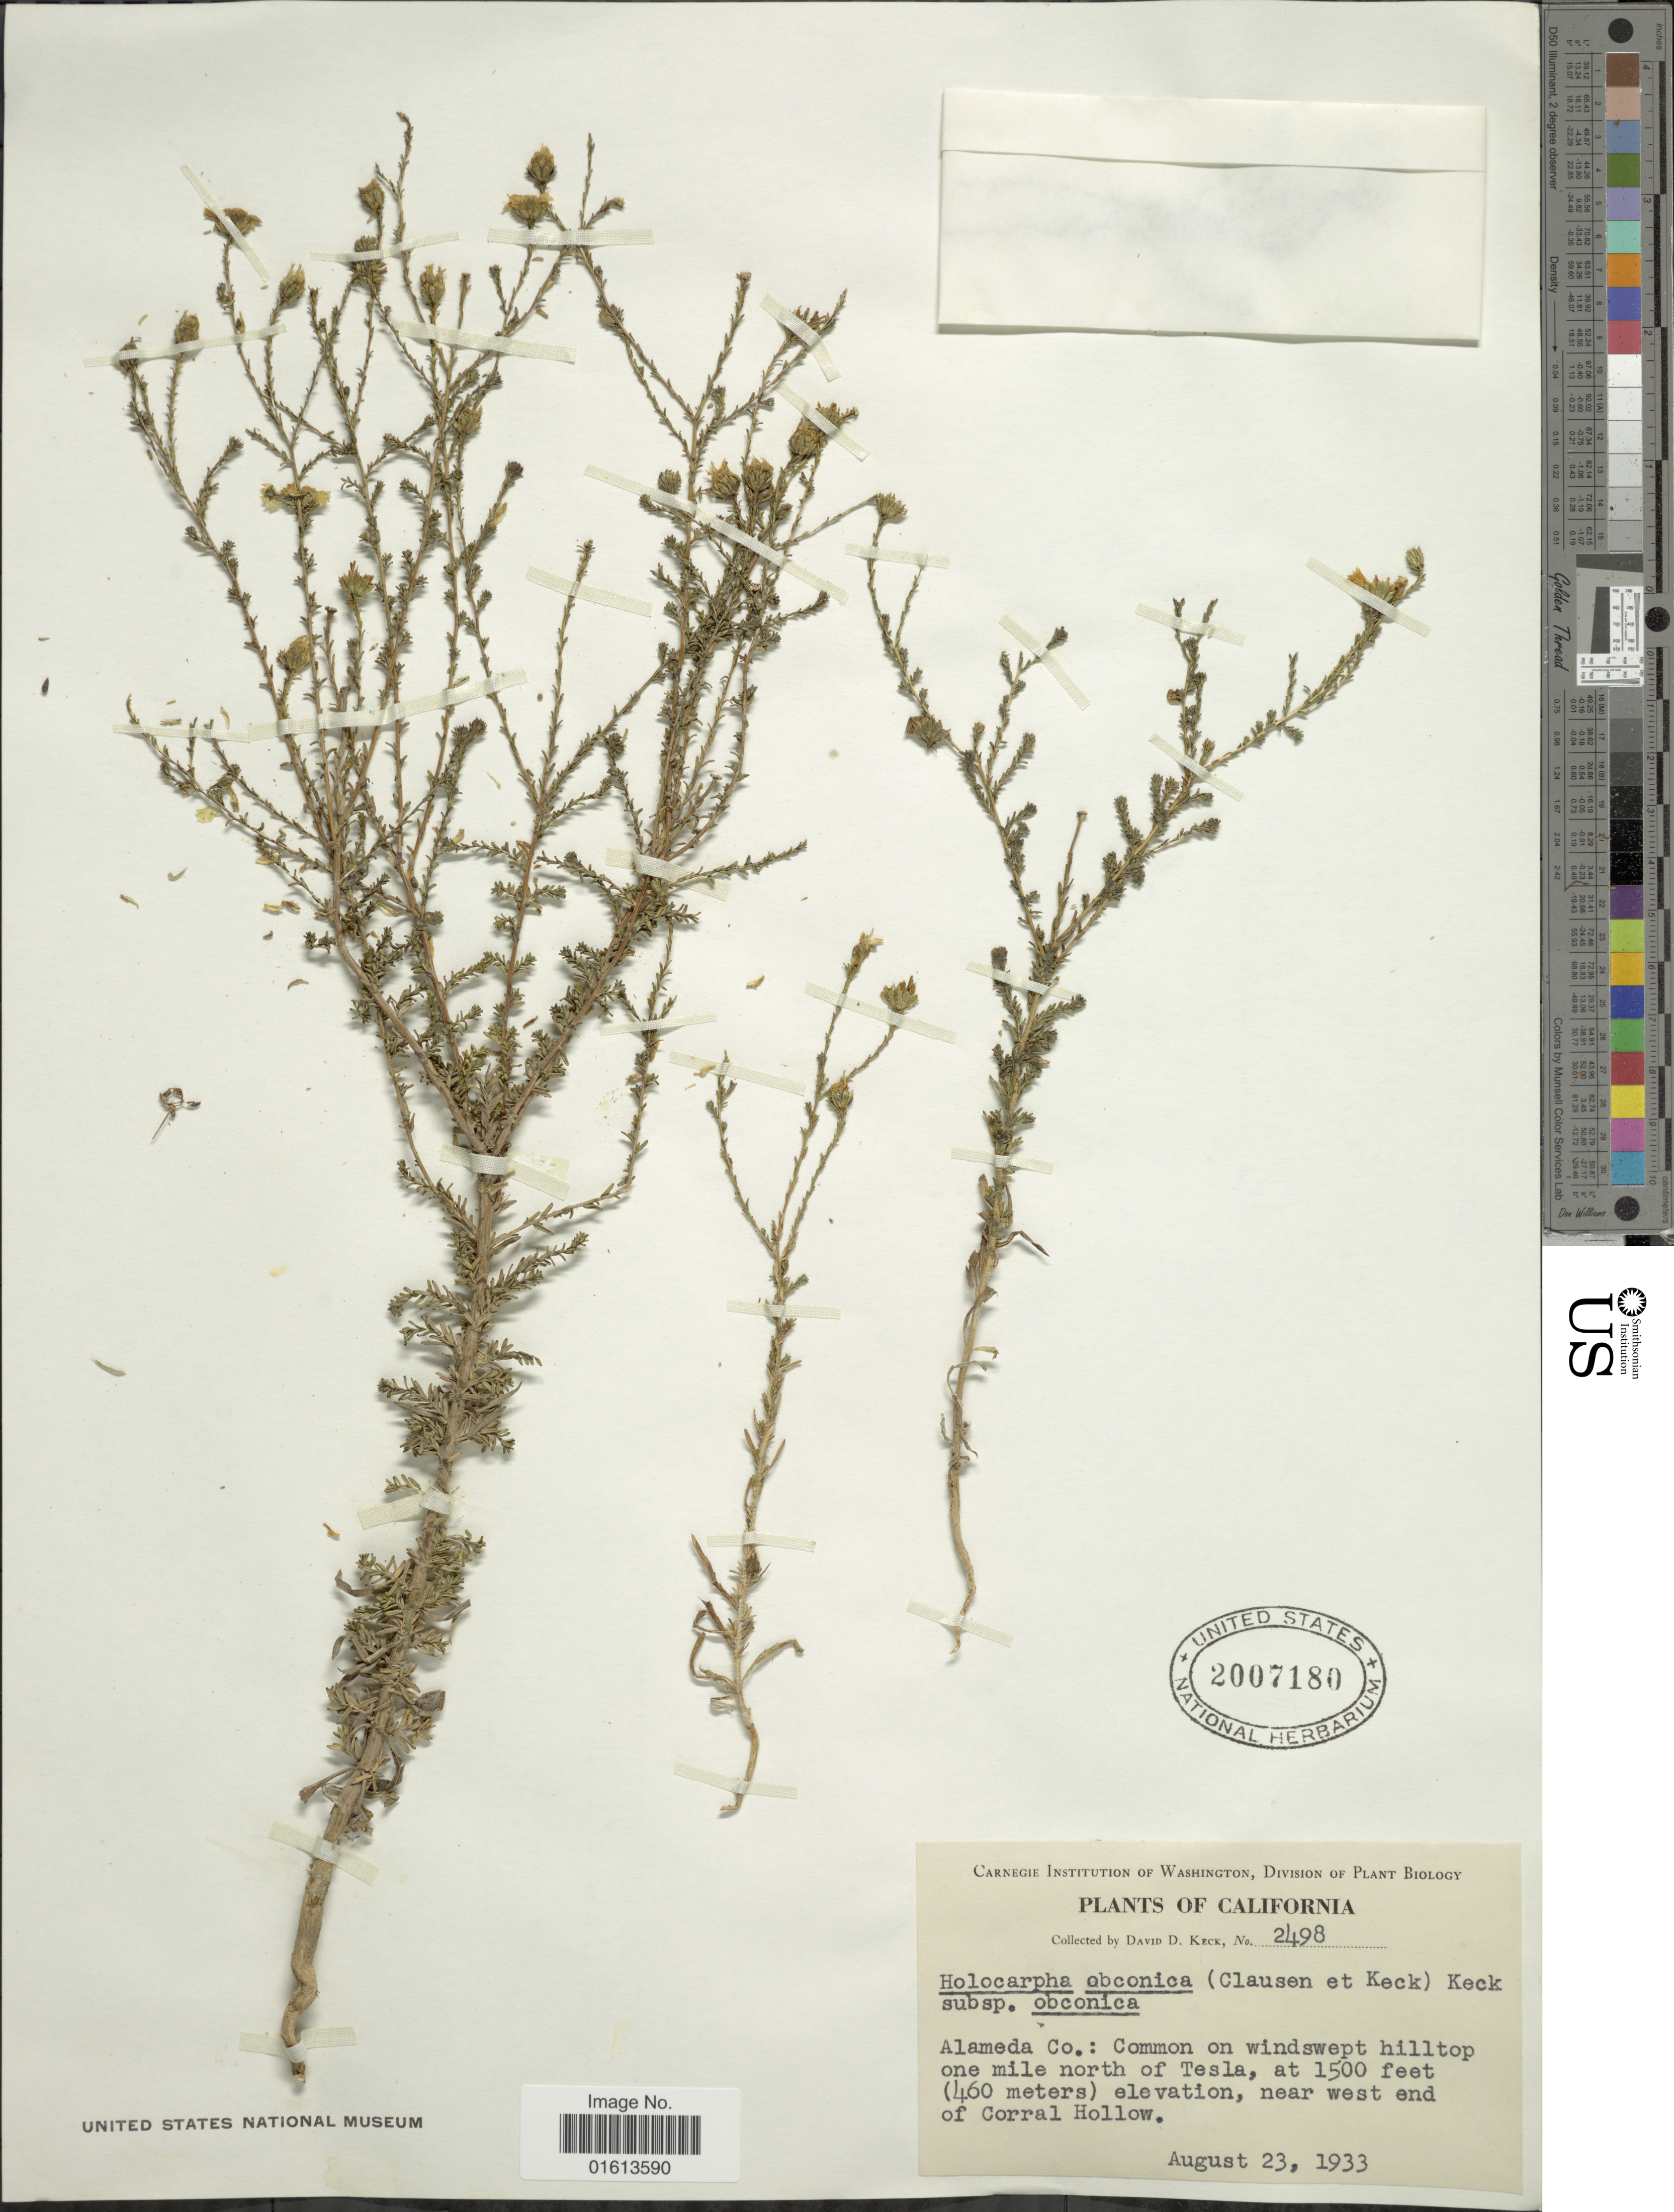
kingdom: Plantae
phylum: Tracheophyta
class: Magnoliopsida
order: Asterales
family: Asteraceae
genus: Holocarpha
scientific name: Holocarpha obconica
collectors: D. D. Keck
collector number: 2498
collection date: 1933-08-23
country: United States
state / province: California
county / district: Alameda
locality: California. Alameda Co. Common on windswept hilltop one mile north of Tesla, near west end of Corral Hollow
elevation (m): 460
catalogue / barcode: US 2007180